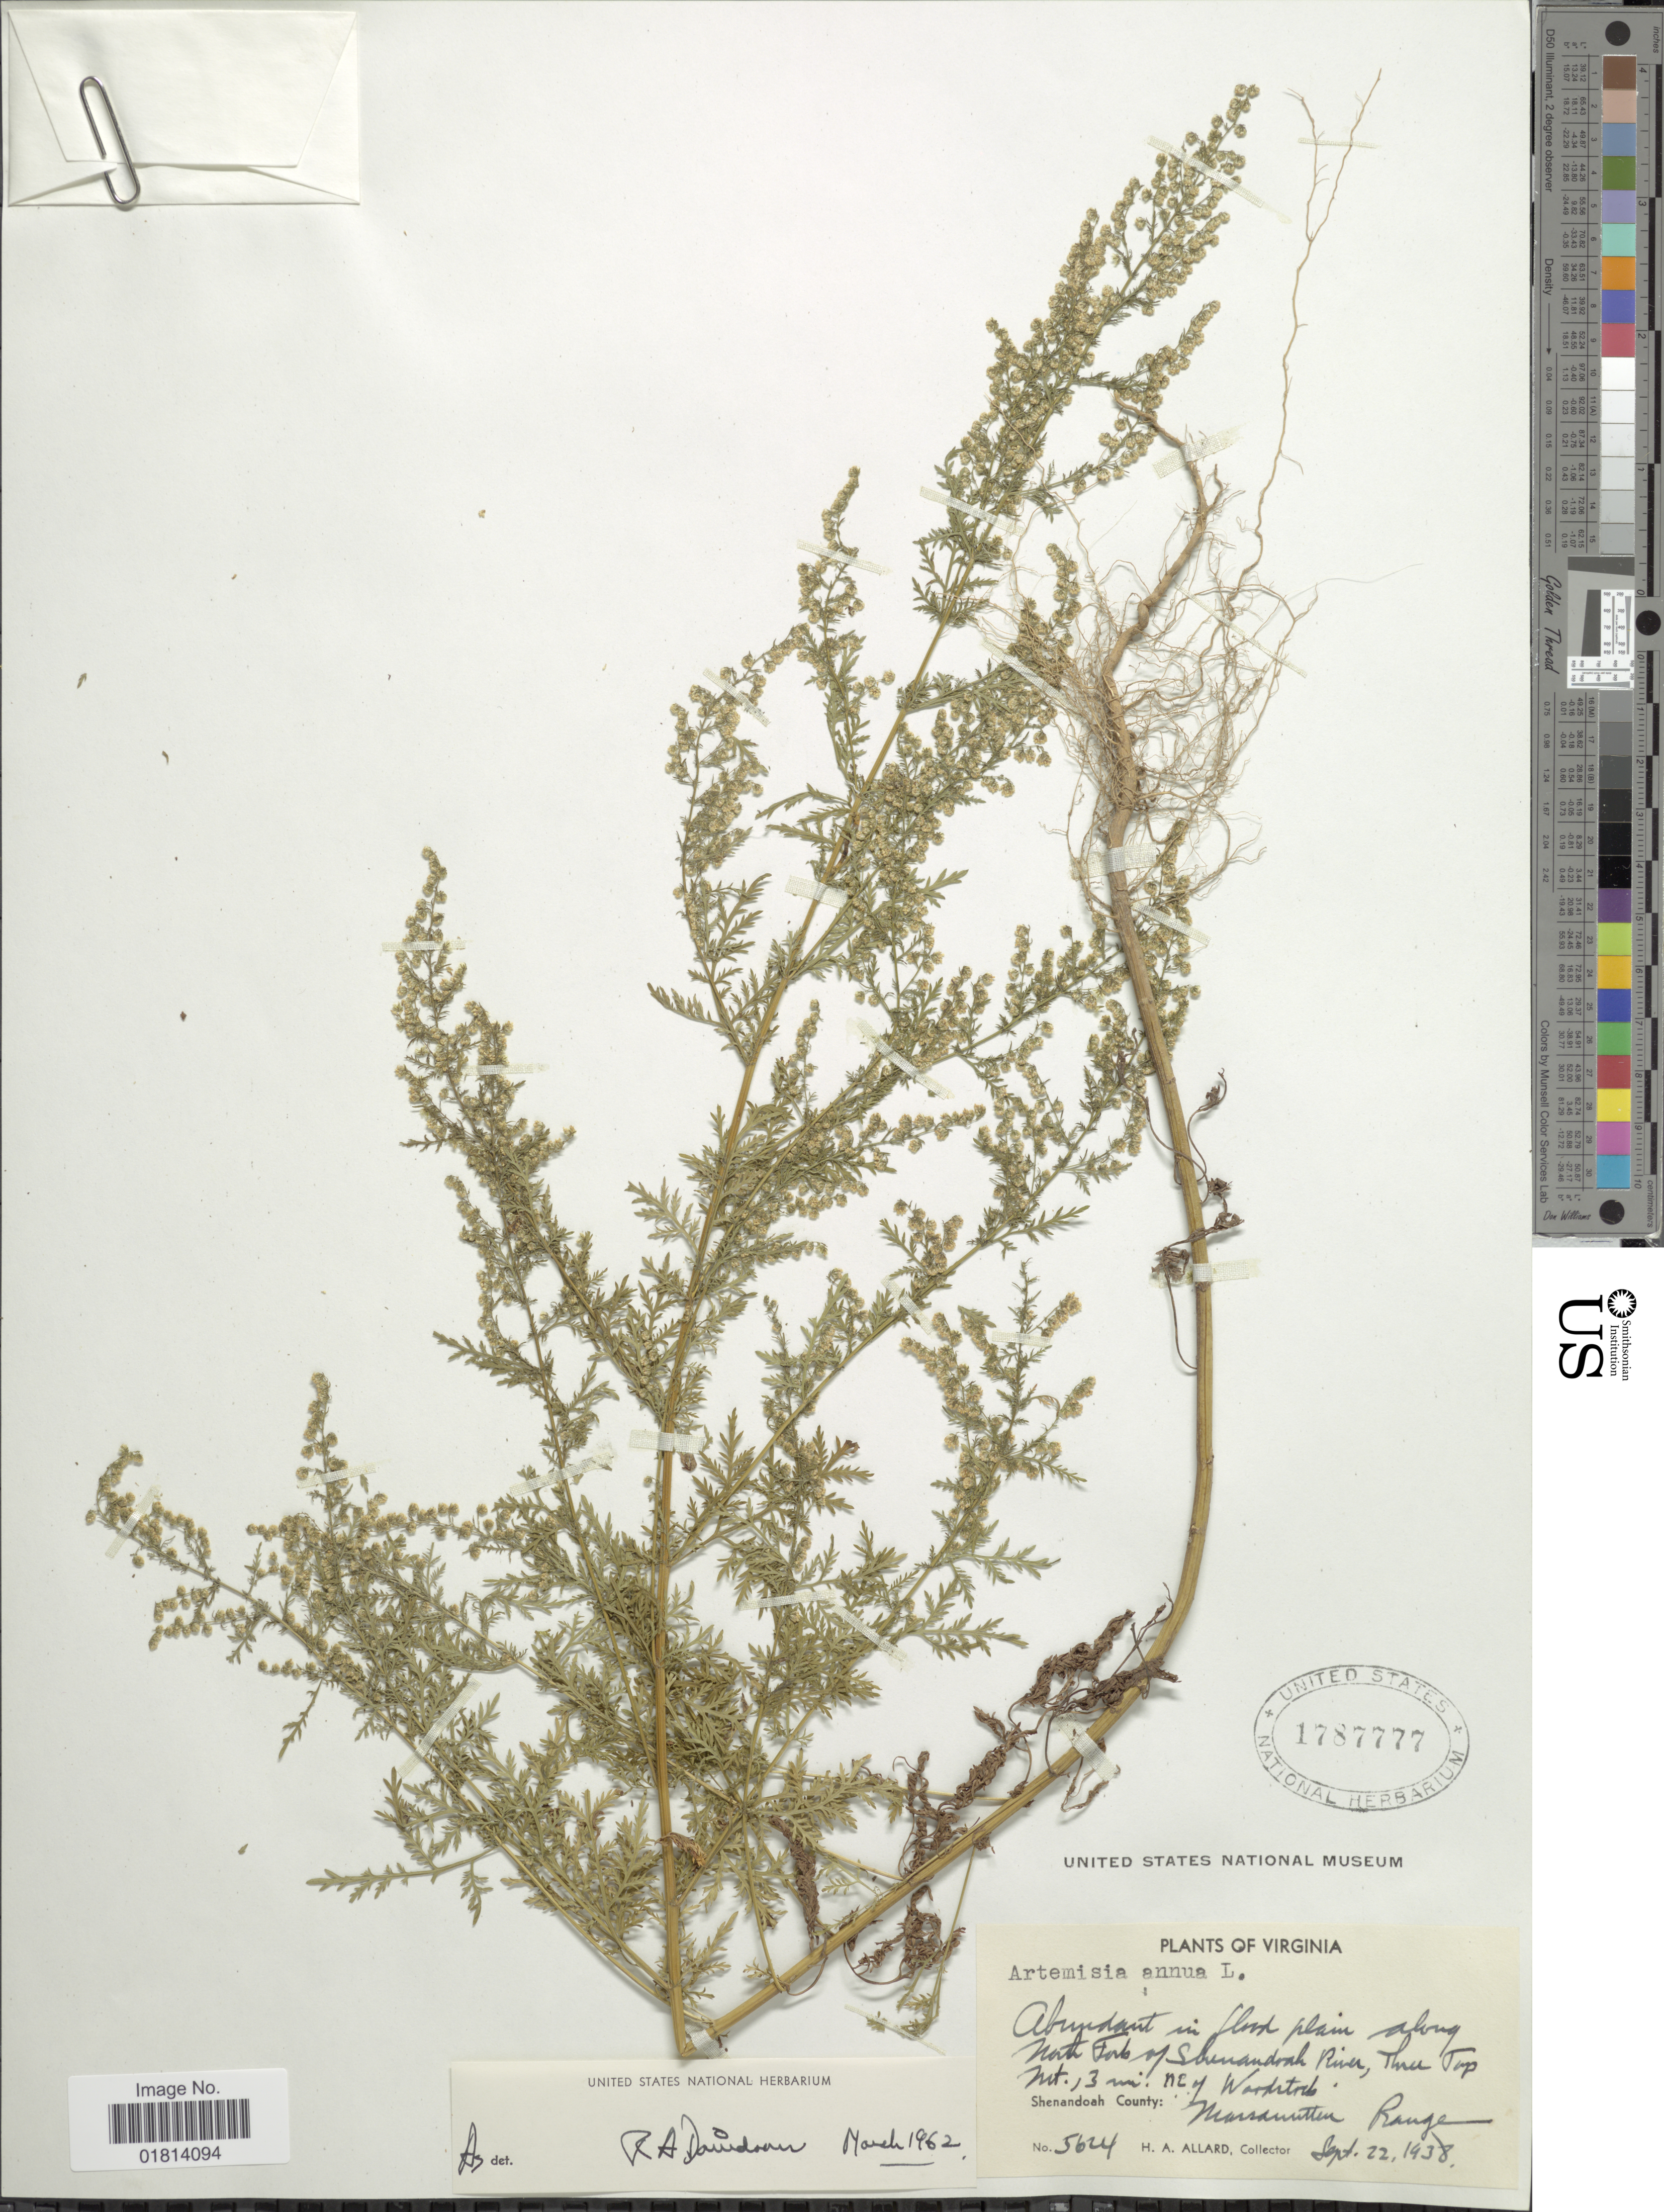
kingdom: Plantae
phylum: Tracheophyta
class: Magnoliopsida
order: Asterales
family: Asteraceae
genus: Artemisia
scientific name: Artemisia annua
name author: L.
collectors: H. A. Allard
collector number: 5624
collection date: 1938-09-22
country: United States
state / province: Virginia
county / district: Shenandoah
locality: Abundant in flood plain along North Fork Shenandoah River, Three Top Mt., 3 mi. NE of Woodstock. Shenandoah County: Massannutten Range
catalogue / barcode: US 1787777